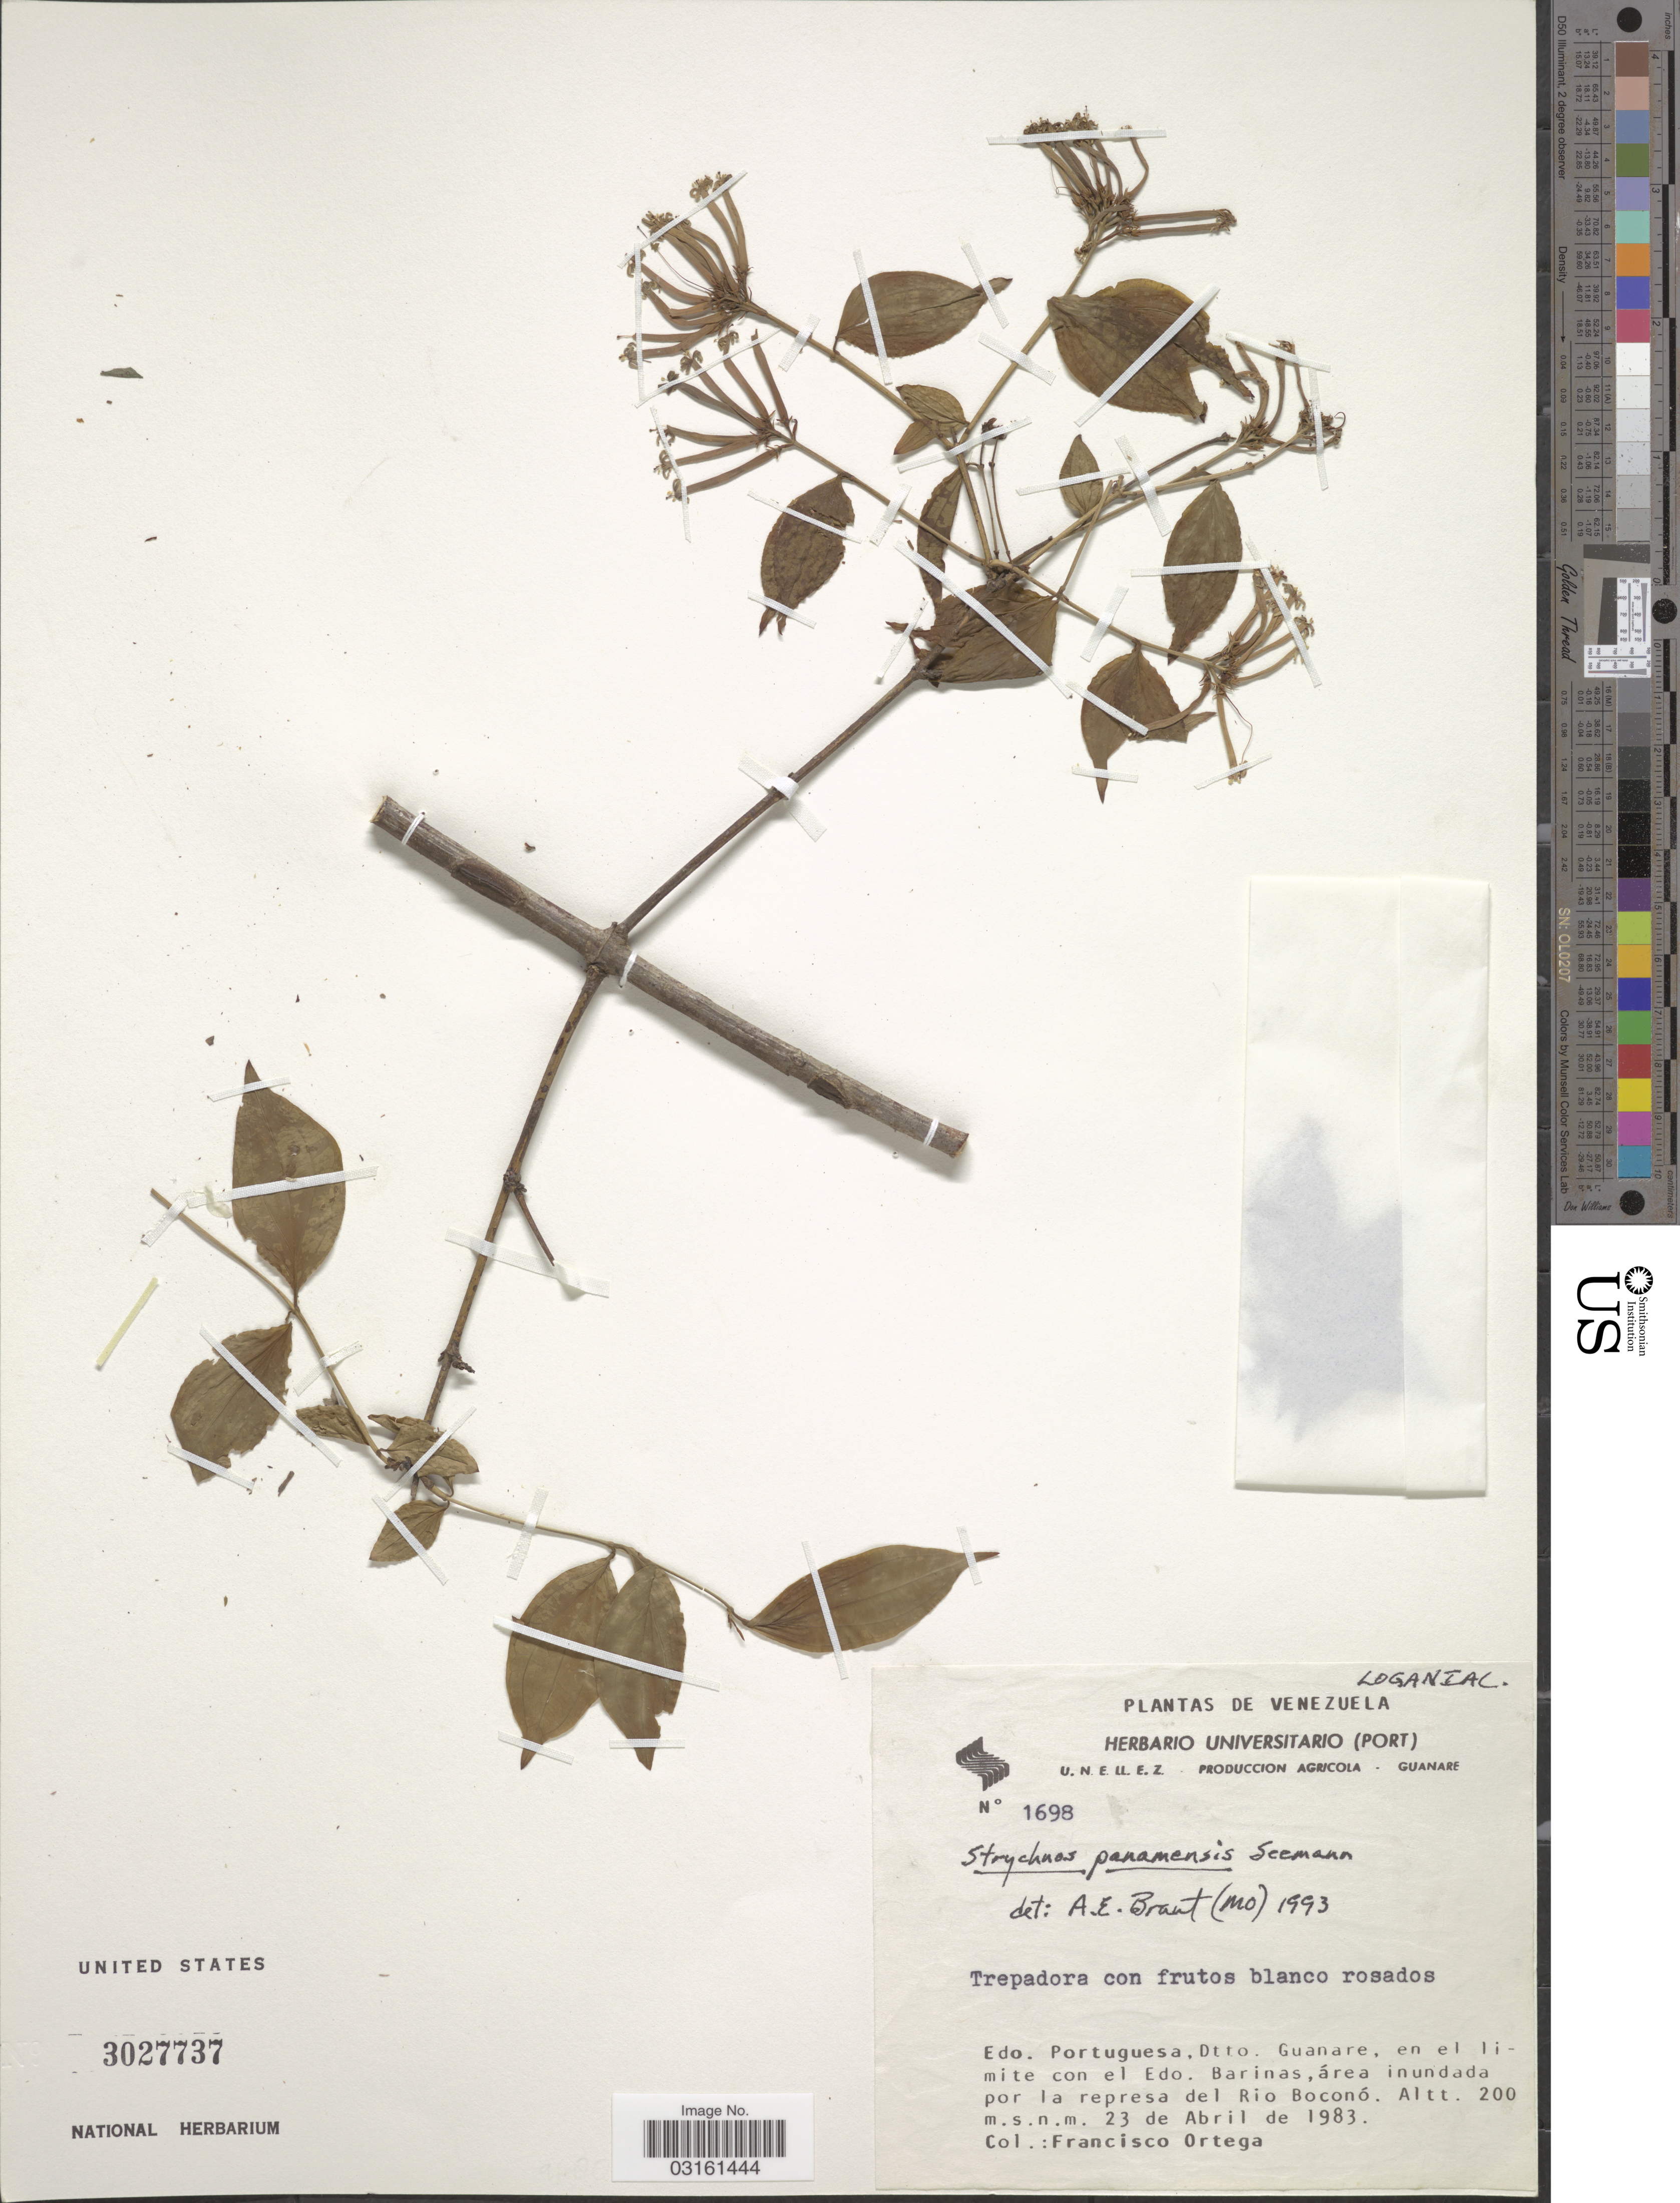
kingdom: Plantae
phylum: Tracheophyta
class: Magnoliopsida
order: Gentianales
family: Loganiaceae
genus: Strychnos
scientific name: Strychnos panamensis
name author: Seem.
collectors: F. J. Ortega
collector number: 1698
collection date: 1983-04-23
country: Venezuela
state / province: Portuguesa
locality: Dtto. Guanare, en el limite con el Edo. Barinas, área inundada por la represa del Rio Boconó.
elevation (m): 200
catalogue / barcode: US 3027737